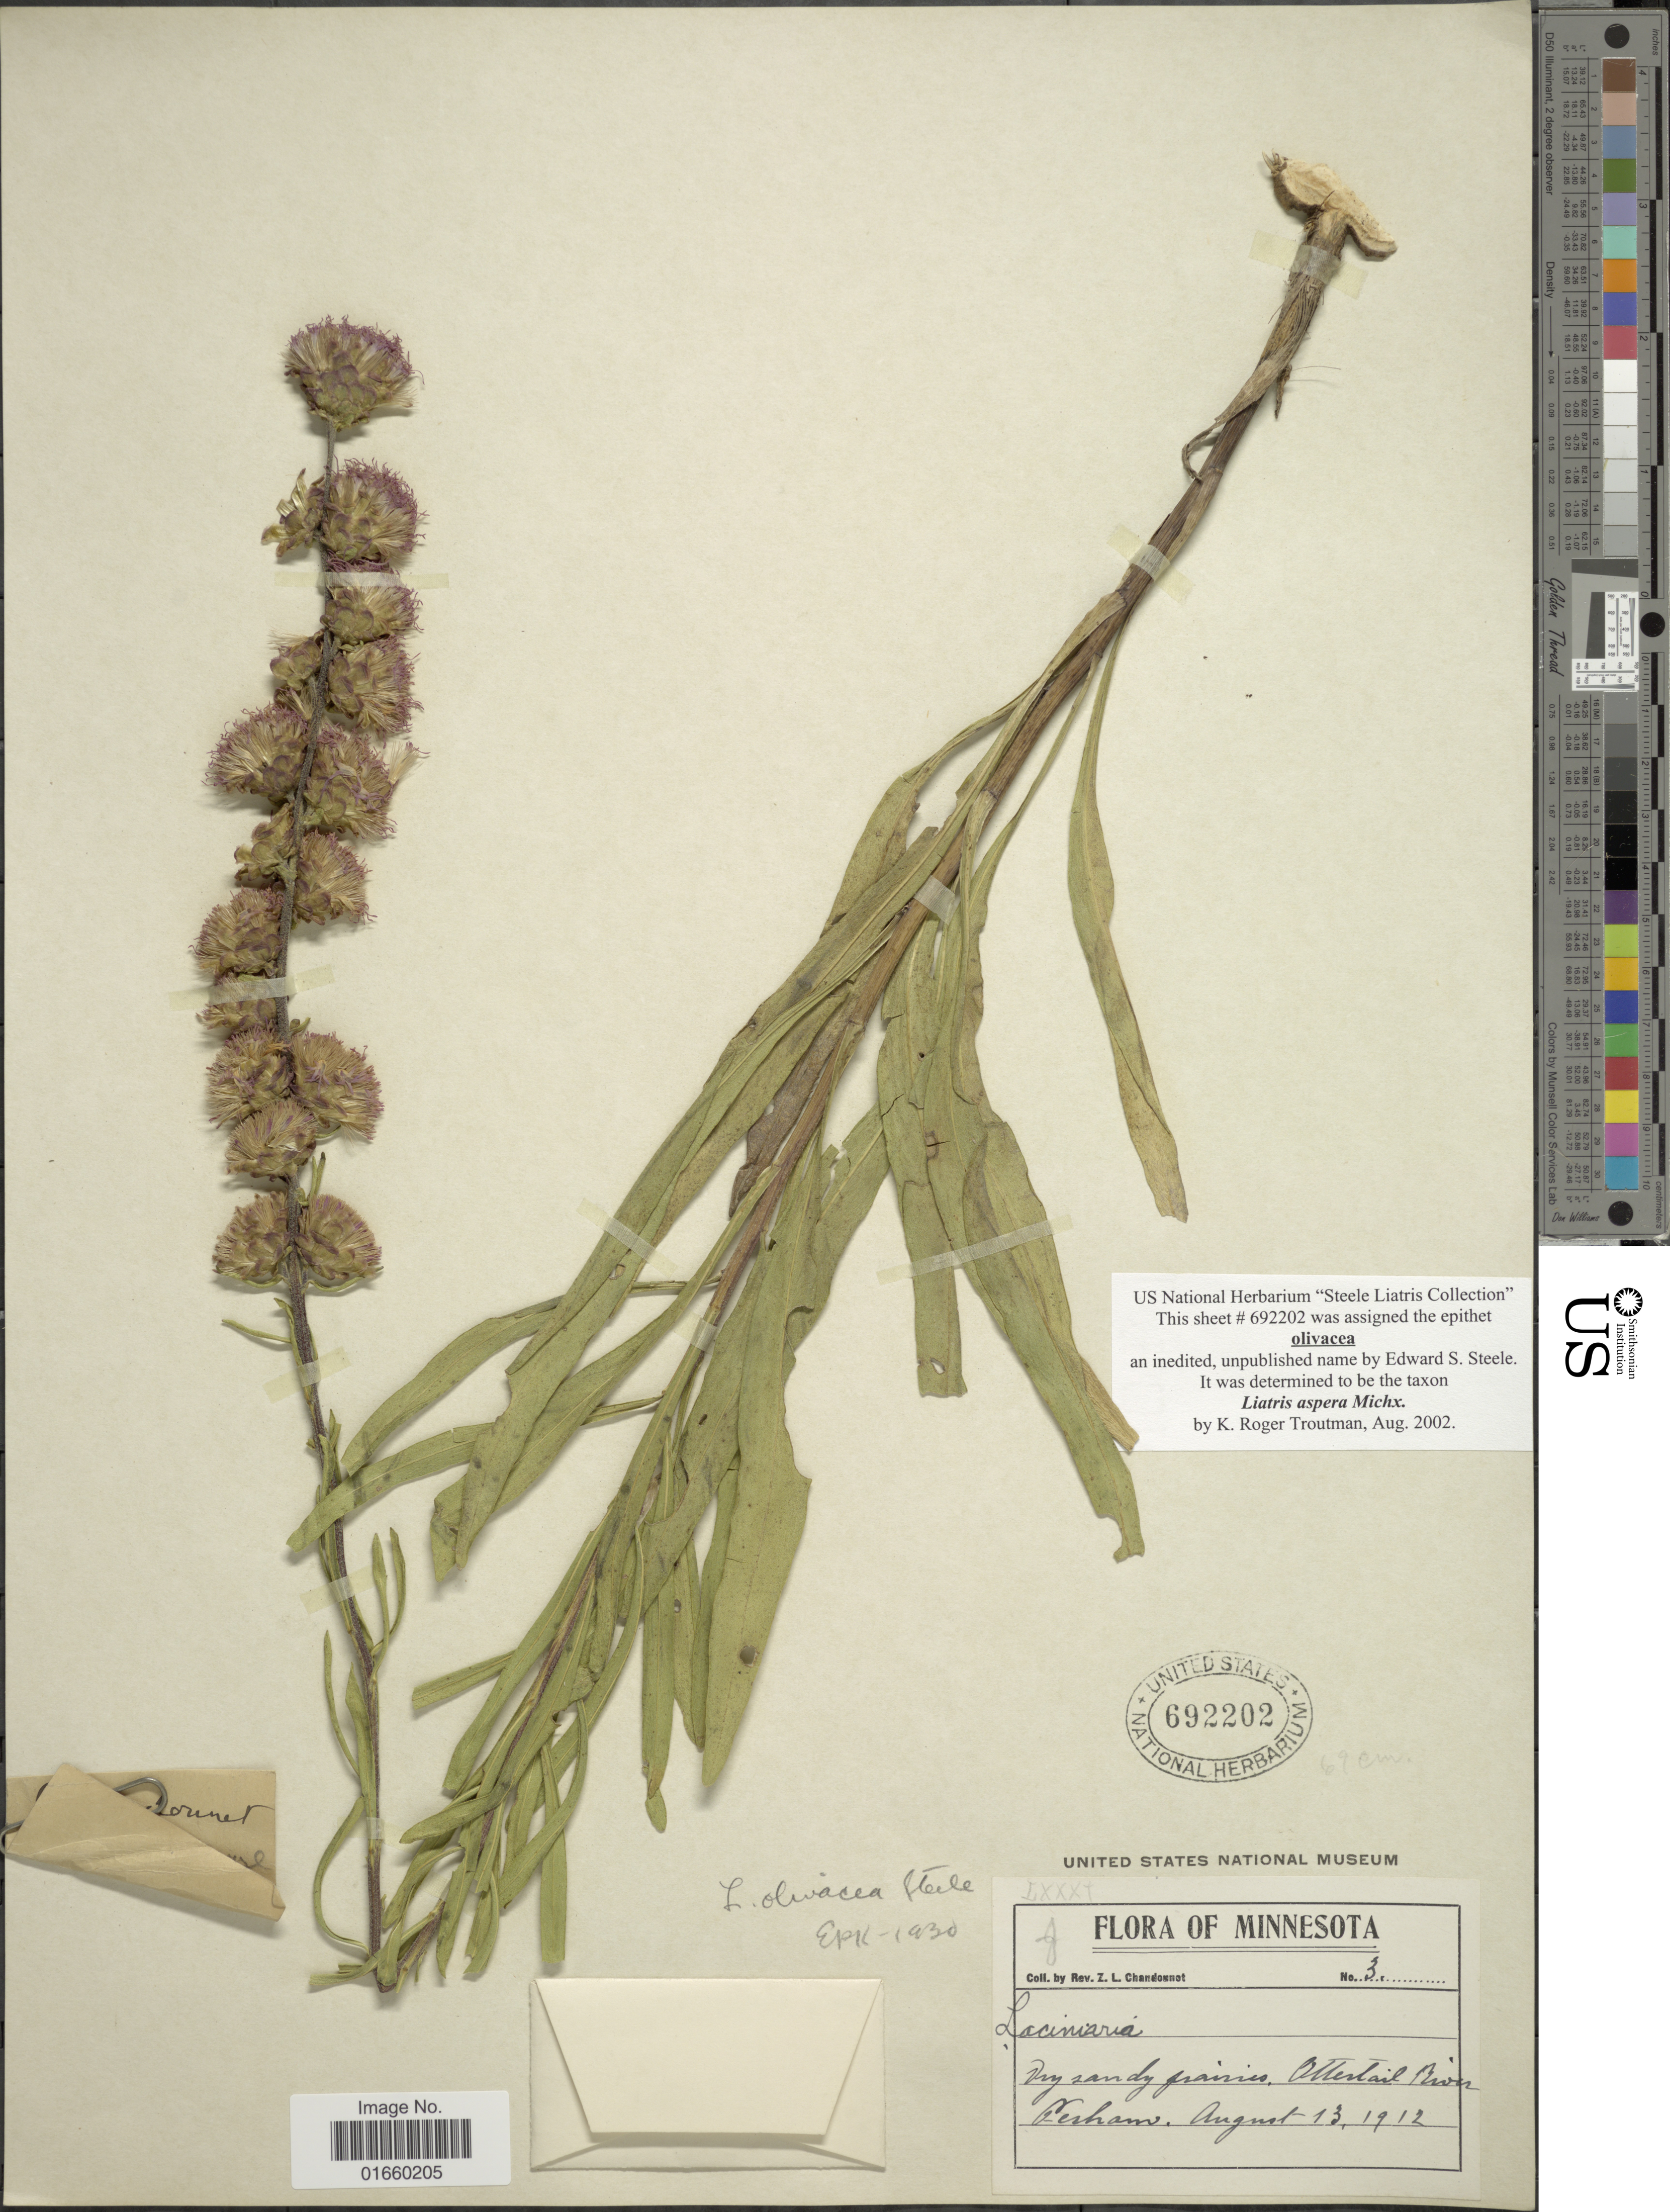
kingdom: Plantae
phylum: Tracheophyta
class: Magnoliopsida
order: Asterales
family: Asteraceae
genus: Liatris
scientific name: Liatris aspera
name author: Michx.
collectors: Z. Chandonnet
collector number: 3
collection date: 1912-08-13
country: United States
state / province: Minnesota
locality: Dry sandy prairies, Otter tail Co. Perham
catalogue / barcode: US 692202